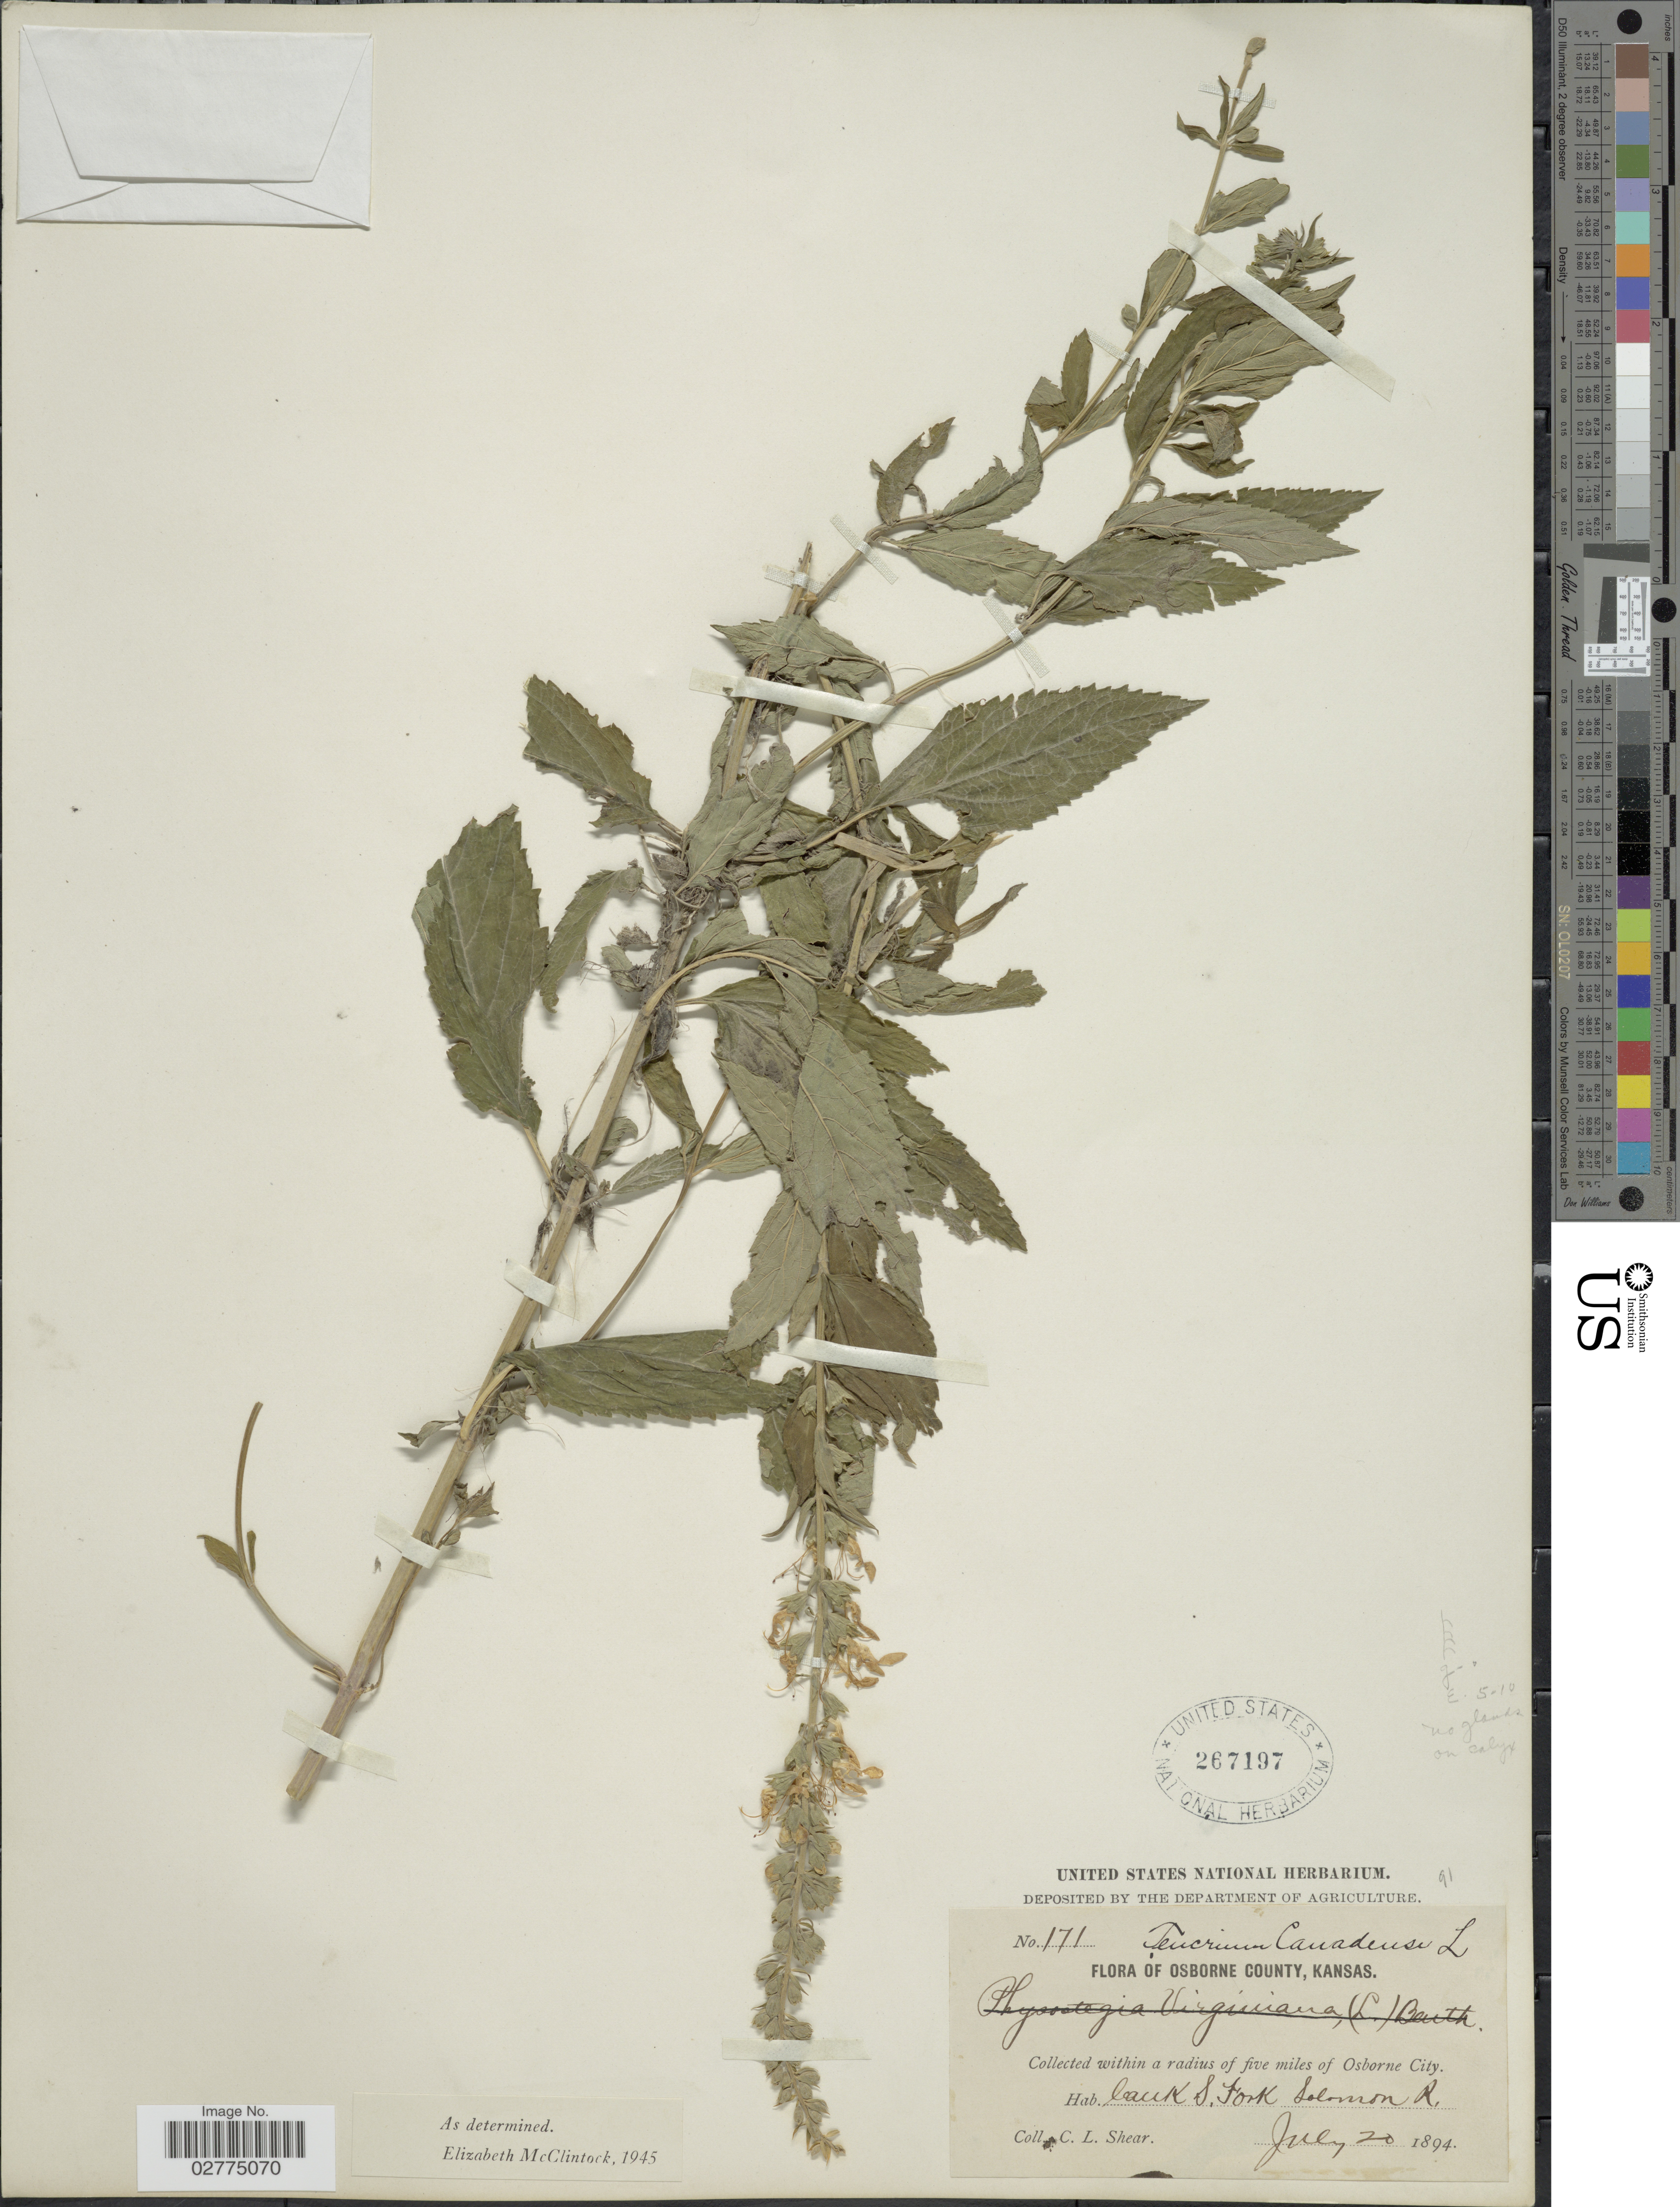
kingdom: Plantae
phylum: Tracheophyta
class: Magnoliopsida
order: Lamiales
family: Lamiaceae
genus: Teucrium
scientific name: Teucrium canadense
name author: L.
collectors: C. L. Shear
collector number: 171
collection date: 1894-07-20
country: United States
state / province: Kansas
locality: Osborne County, Kansas, within a radius of five miles of Osborne City, Bank S. Fork, Solomon R.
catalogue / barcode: US 267197